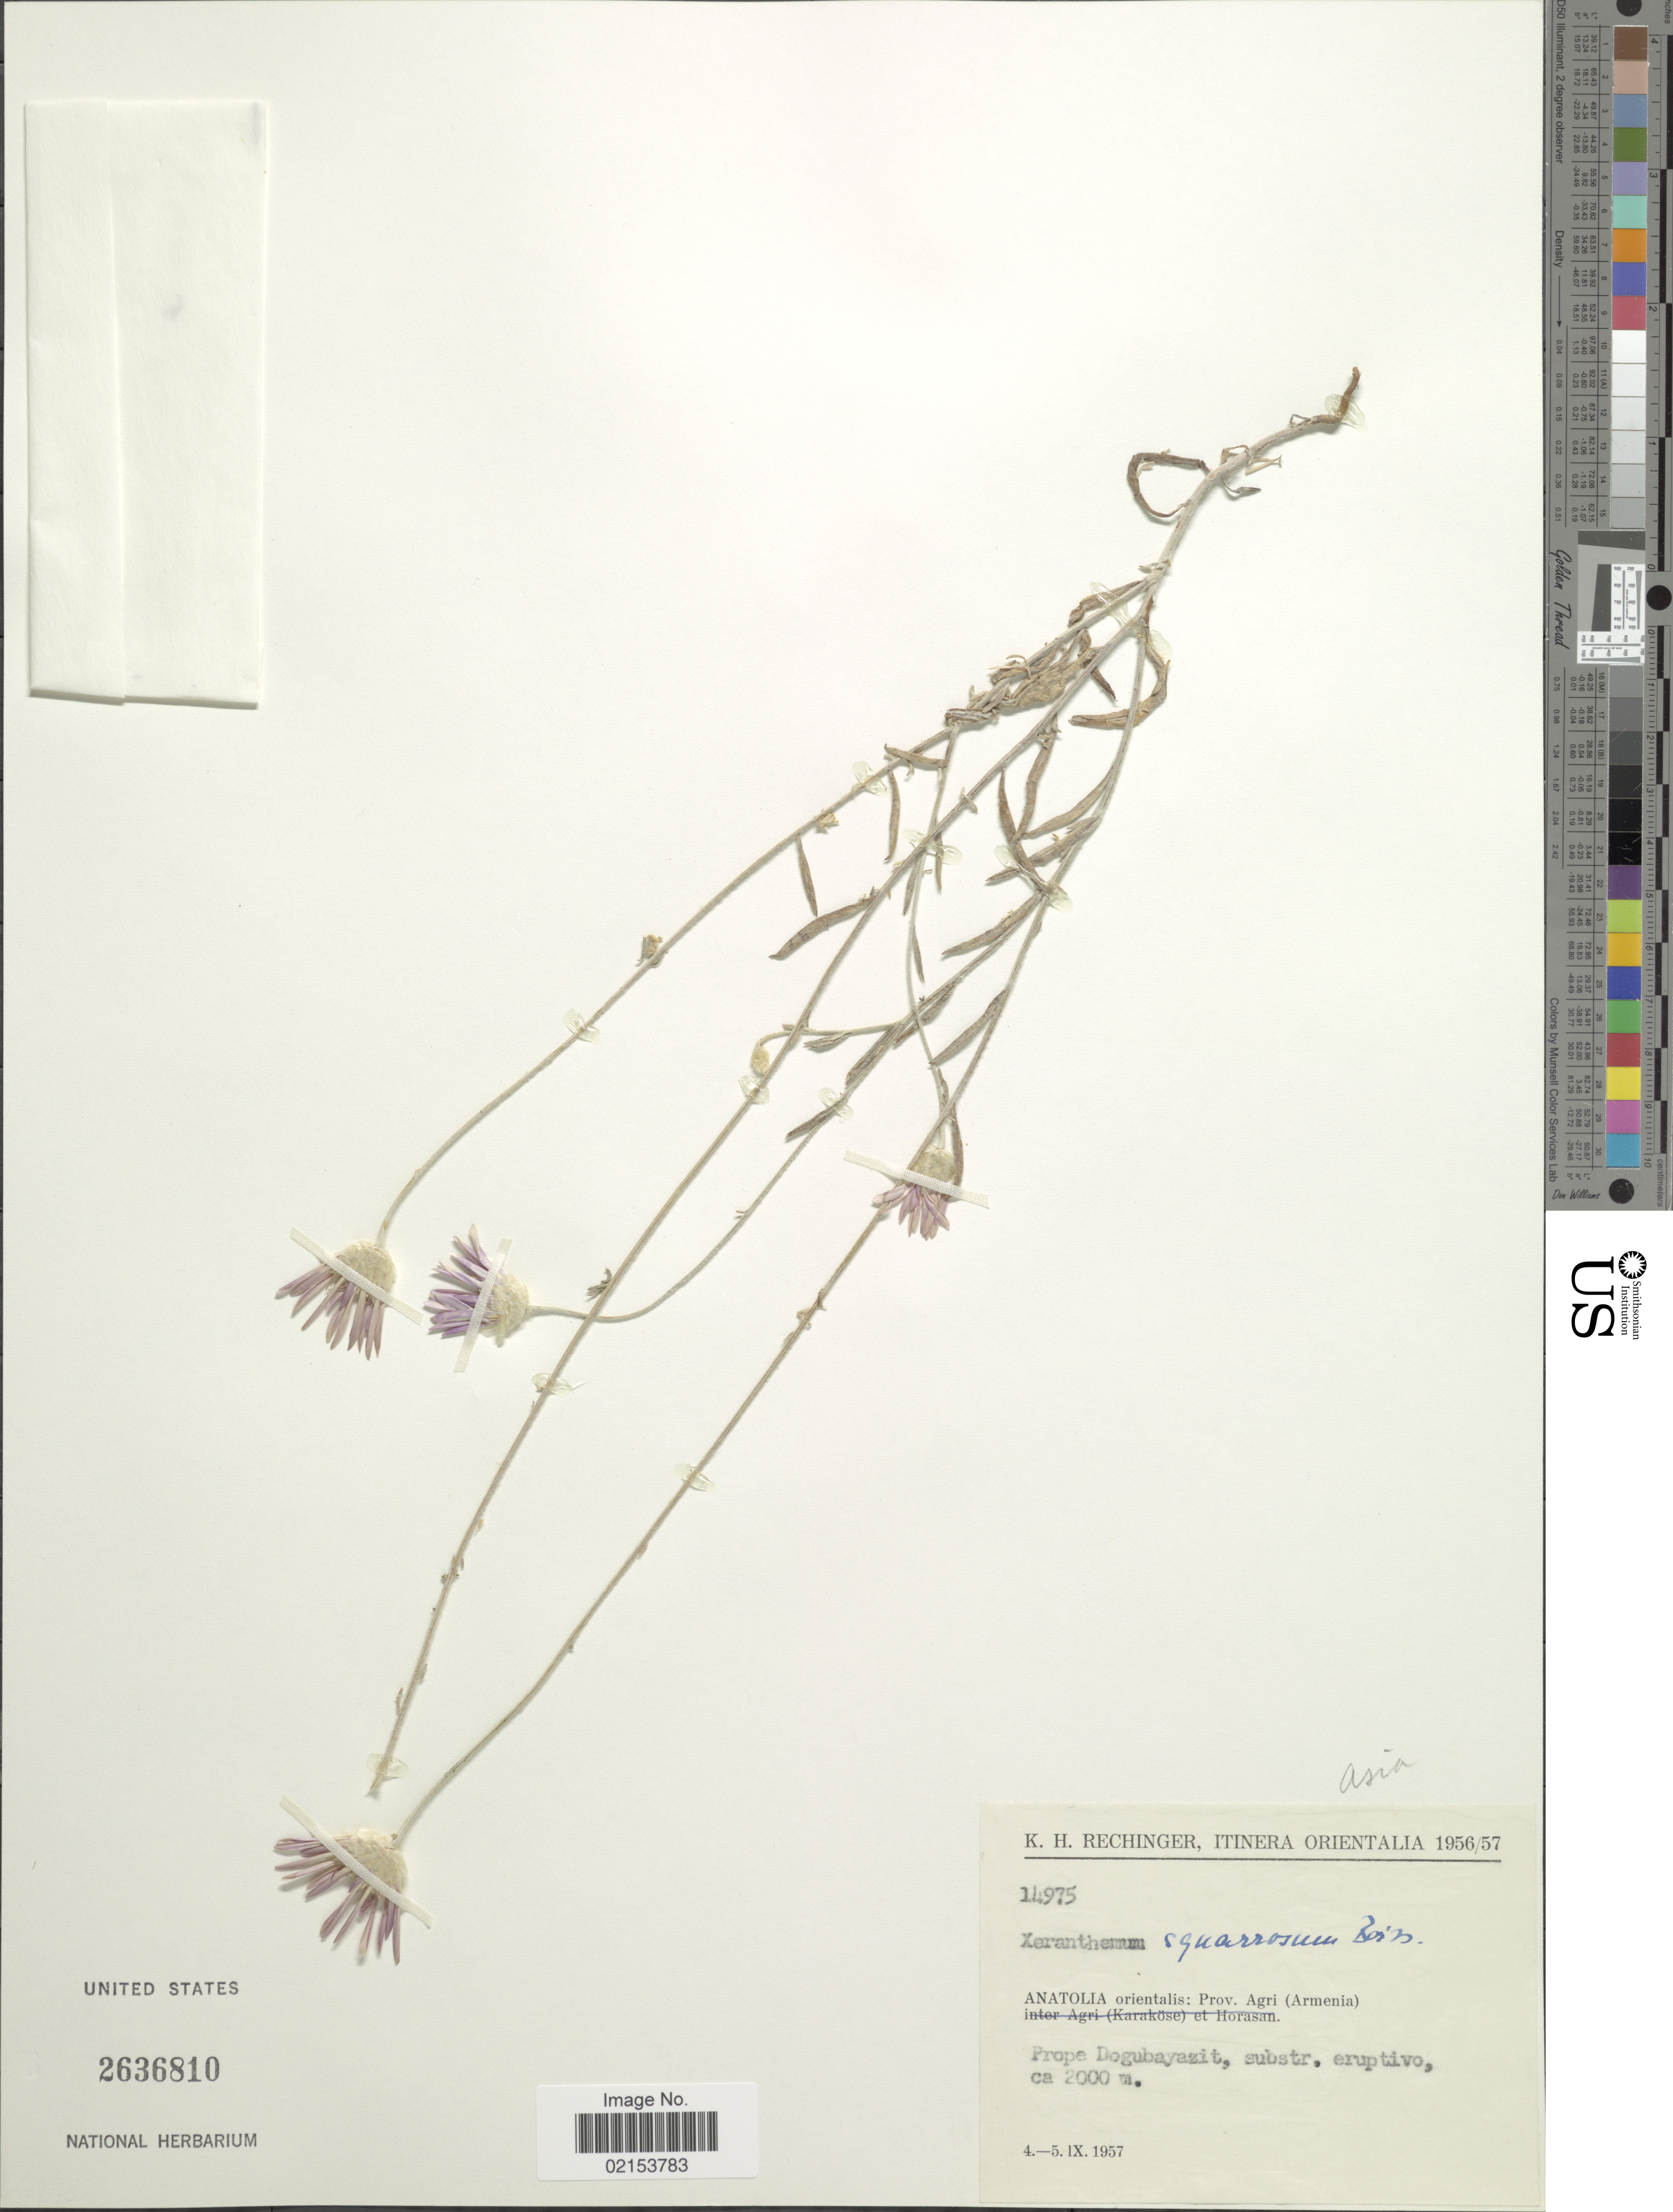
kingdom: Plantae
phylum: Tracheophyta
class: Magnoliopsida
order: Asterales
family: Asteraceae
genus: Xeranthemum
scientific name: Xeranthemum squarrosum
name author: Boiss.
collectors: K. H. Rechinger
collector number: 14975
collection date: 1957-09-04/1957-09-05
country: Turkey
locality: Anatolia orientalis, Prov. Agri (Armenia). Prope Dogubayazit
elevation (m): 2000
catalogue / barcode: US 2636810